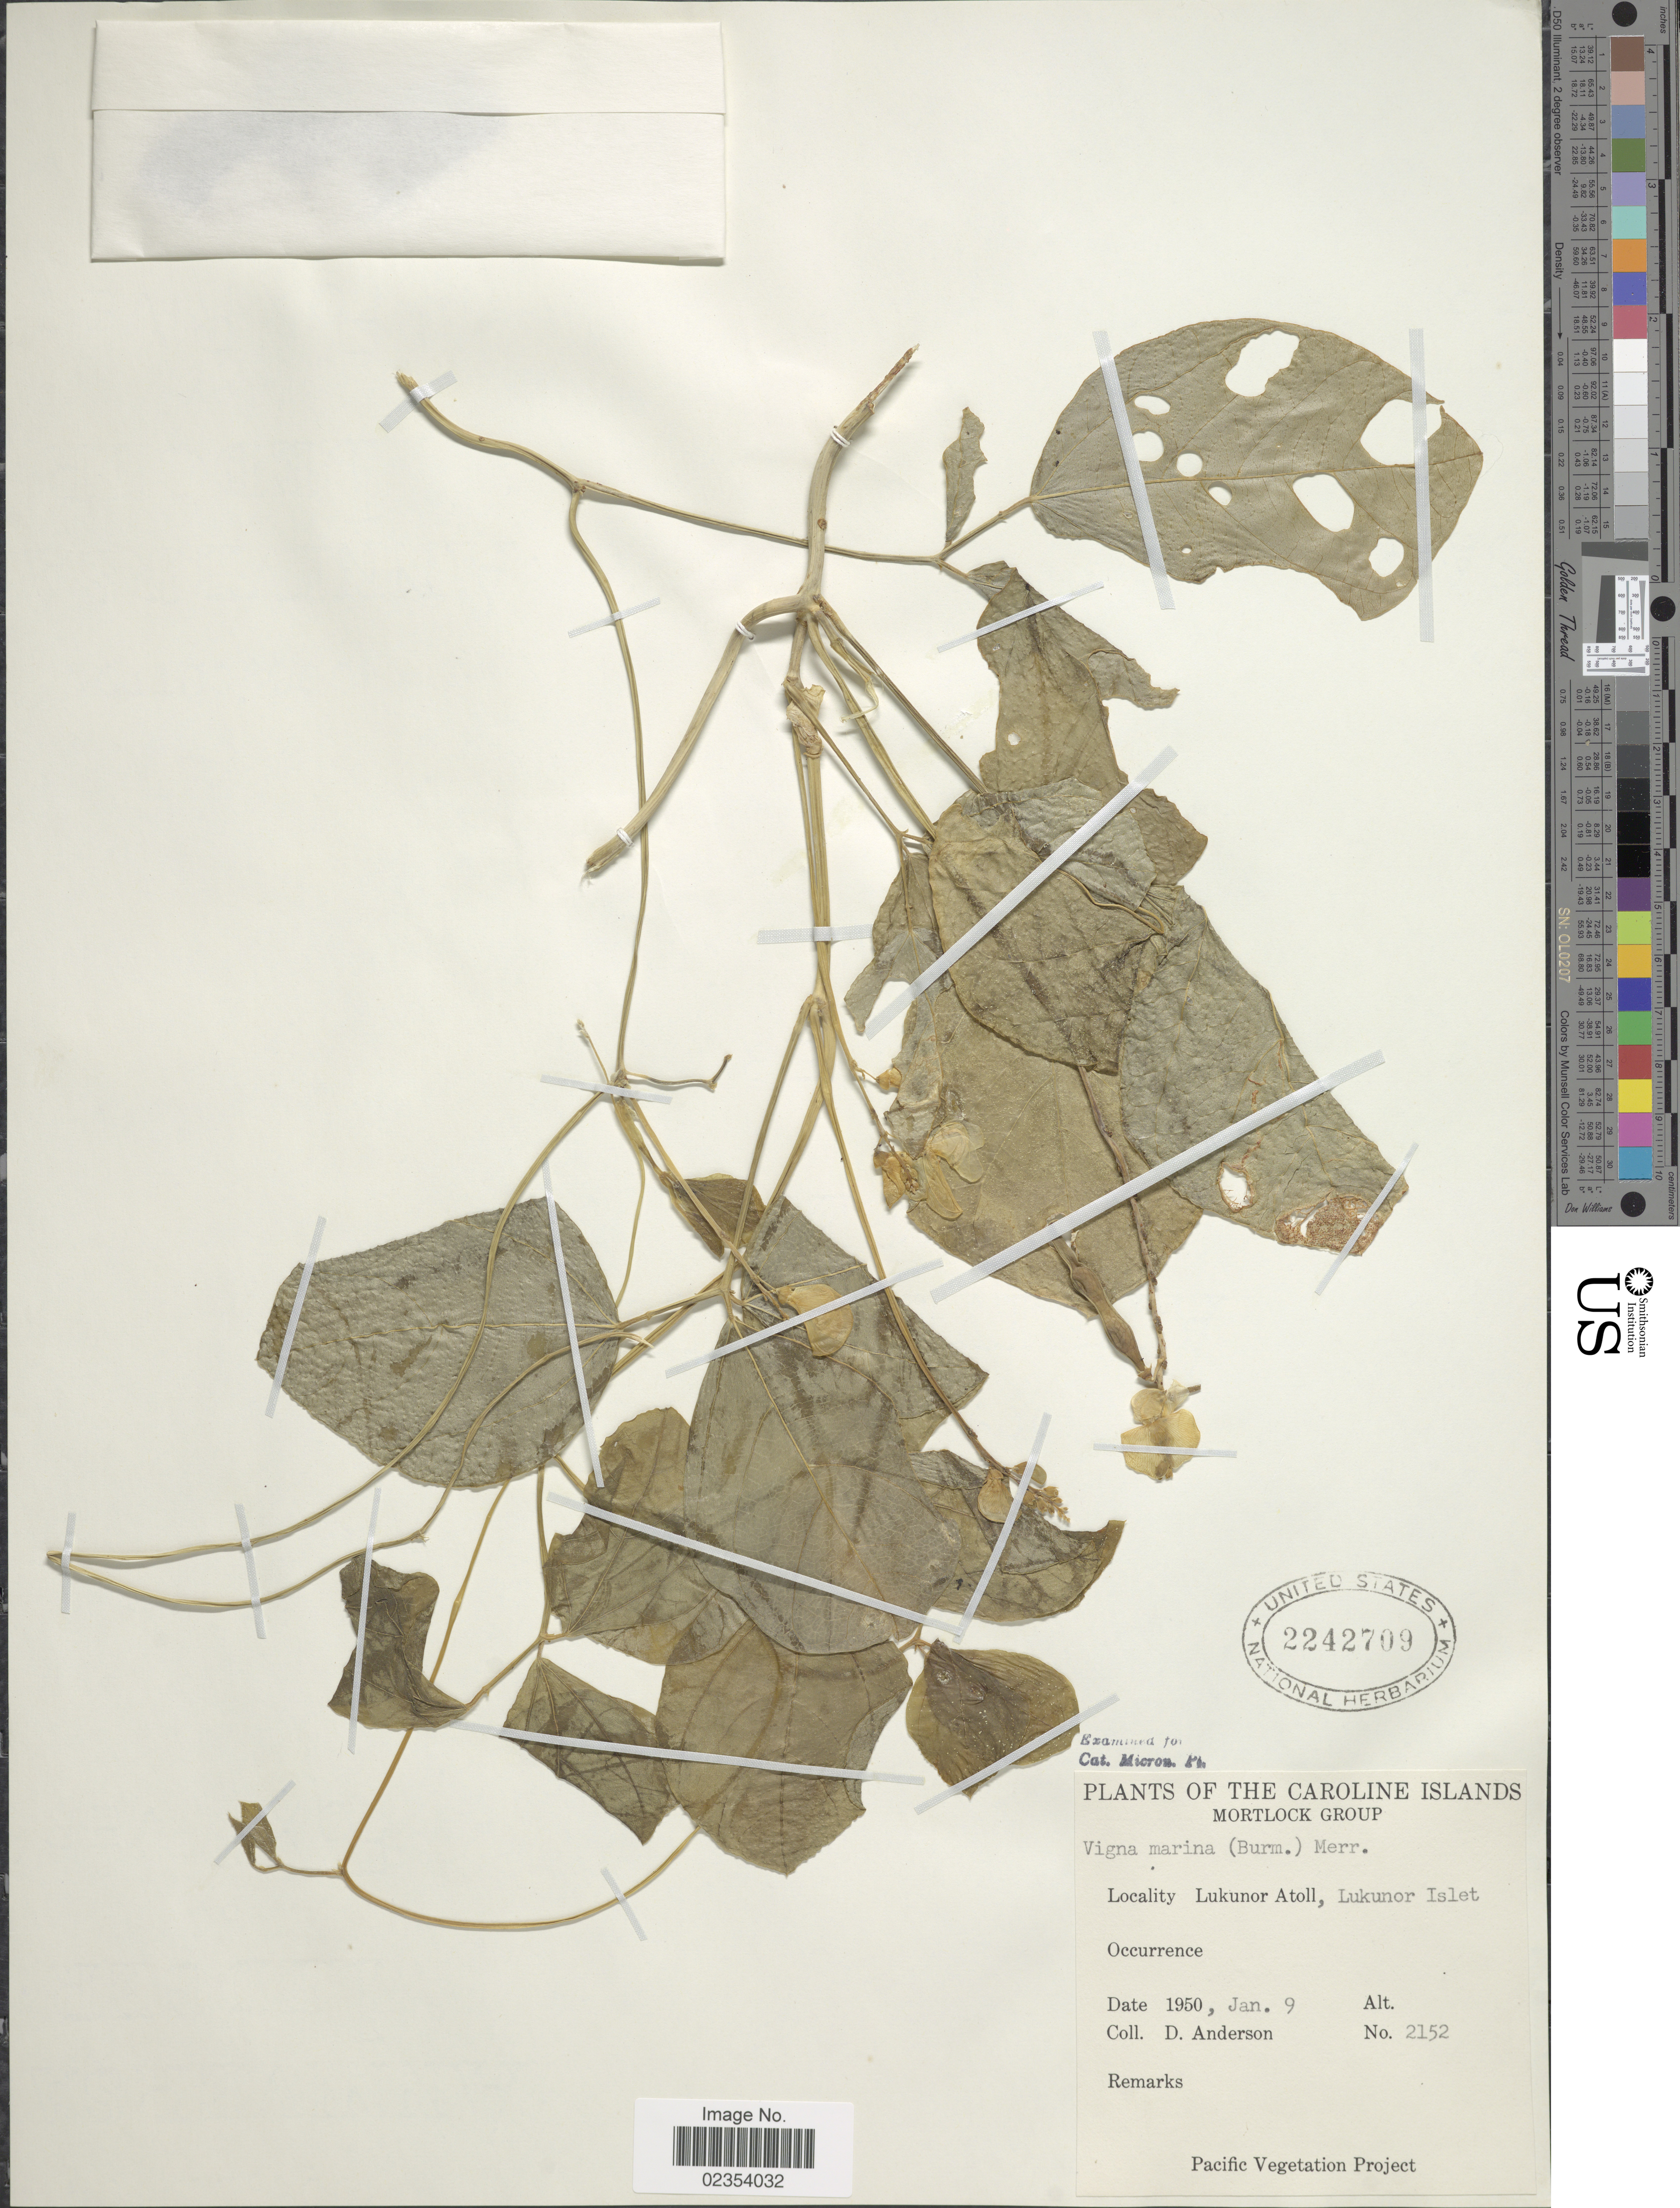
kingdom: Plantae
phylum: Tracheophyta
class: Magnoliopsida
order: Fabales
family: Fabaceae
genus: Vigna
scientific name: Vigna marina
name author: (Burm.) Merr.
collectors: D. Anderson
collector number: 2152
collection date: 1950-01-09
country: Micronesia, Federated States of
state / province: Truk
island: Lukunor Atoll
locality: Mortlock Group. Lukunor Atoll, Lukunor Islet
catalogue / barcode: US 2242709